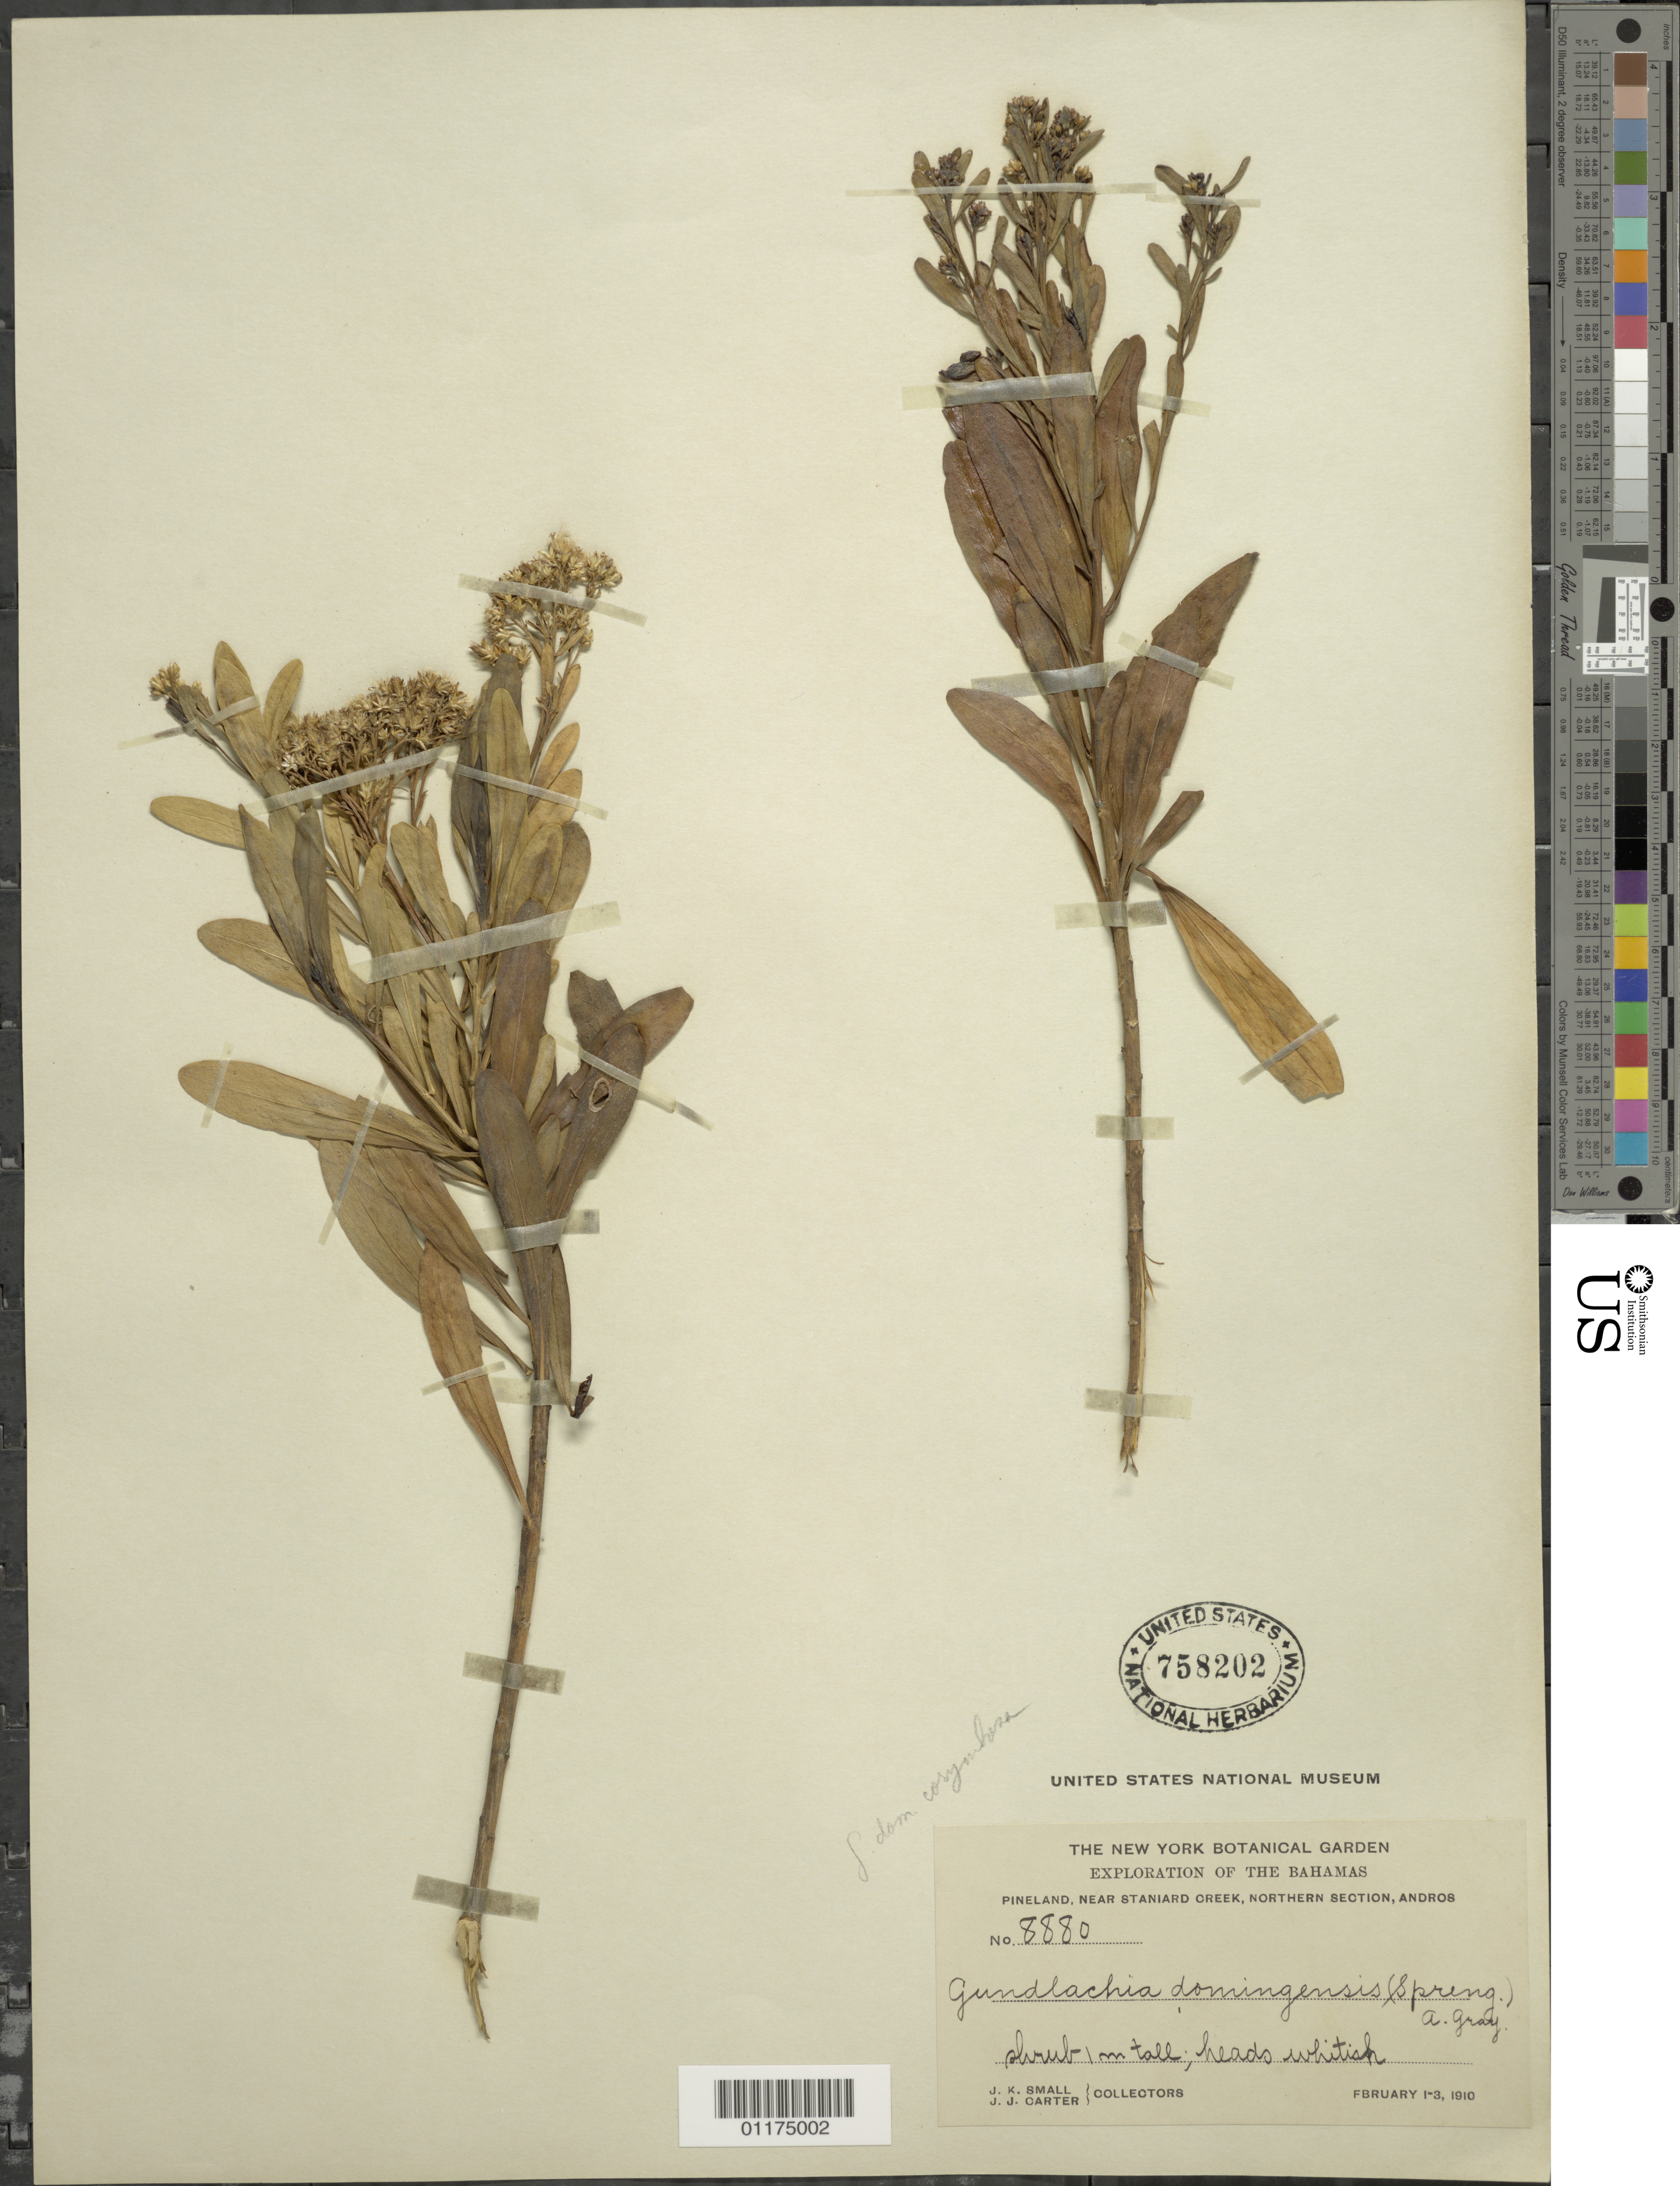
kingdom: Plantae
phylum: Tracheophyta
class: Magnoliopsida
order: Asterales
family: Asteraceae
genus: Gundlachia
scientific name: Gundlachia corymbosa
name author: (Urb.) Britton ex Bold.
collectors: J. K. Small & J. J. Carter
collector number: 8880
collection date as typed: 01 Feb 1910 to 03 Feb 1910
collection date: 1910-02-01/1910-02-03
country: Bahamas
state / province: North Andros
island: Andros I.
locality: Pineland, near Staniard Creek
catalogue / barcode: US 758202